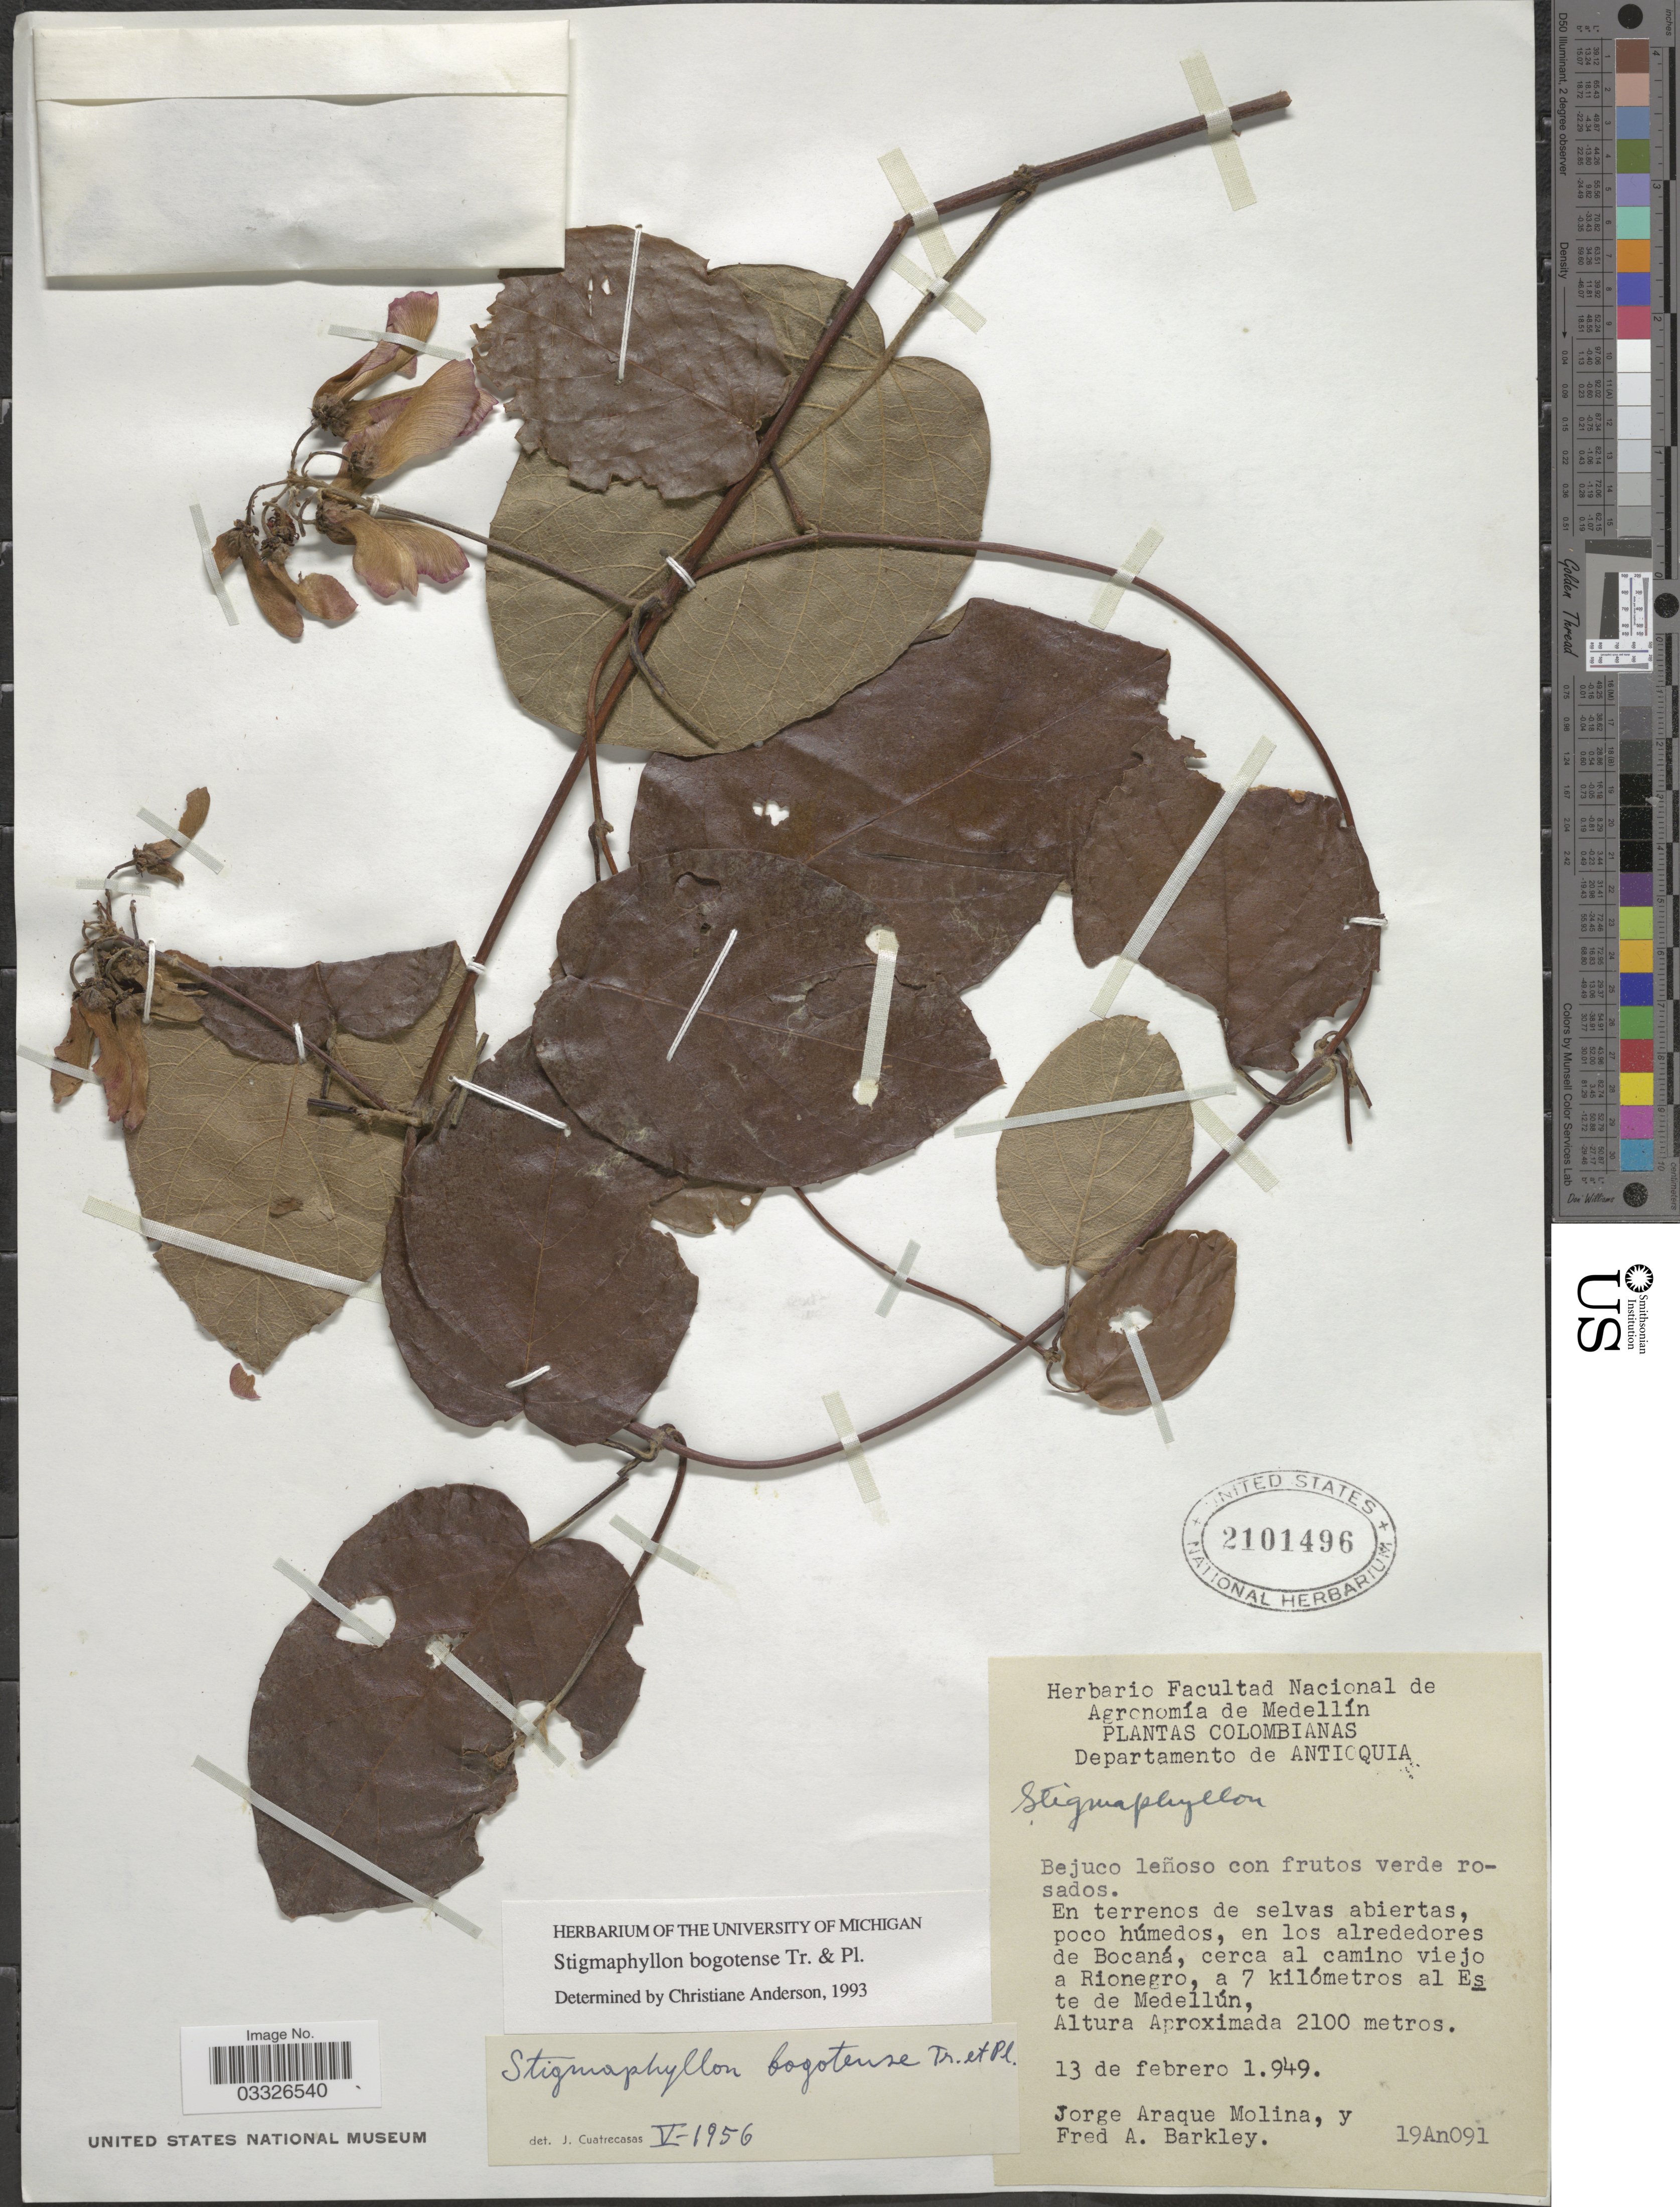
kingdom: Plantae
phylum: Tracheophyta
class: Magnoliopsida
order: Malpighiales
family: Malpighiaceae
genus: Stigmaphyllon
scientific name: Stigmaphyllon bogotense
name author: Triana & Planch.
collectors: J. A. Molina & ex herb. Alfred Areschoug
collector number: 19An091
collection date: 1949-02-13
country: Colombia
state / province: Antioquia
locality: Departamento de Antioquia. En terrenos de selvas abiertas, poco húmedos, en los alrededores de Bocaná, cerca al camino viejo a Rionegro, a 7 kilómetros al Este de Medellún.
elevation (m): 2100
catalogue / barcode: US 2101496